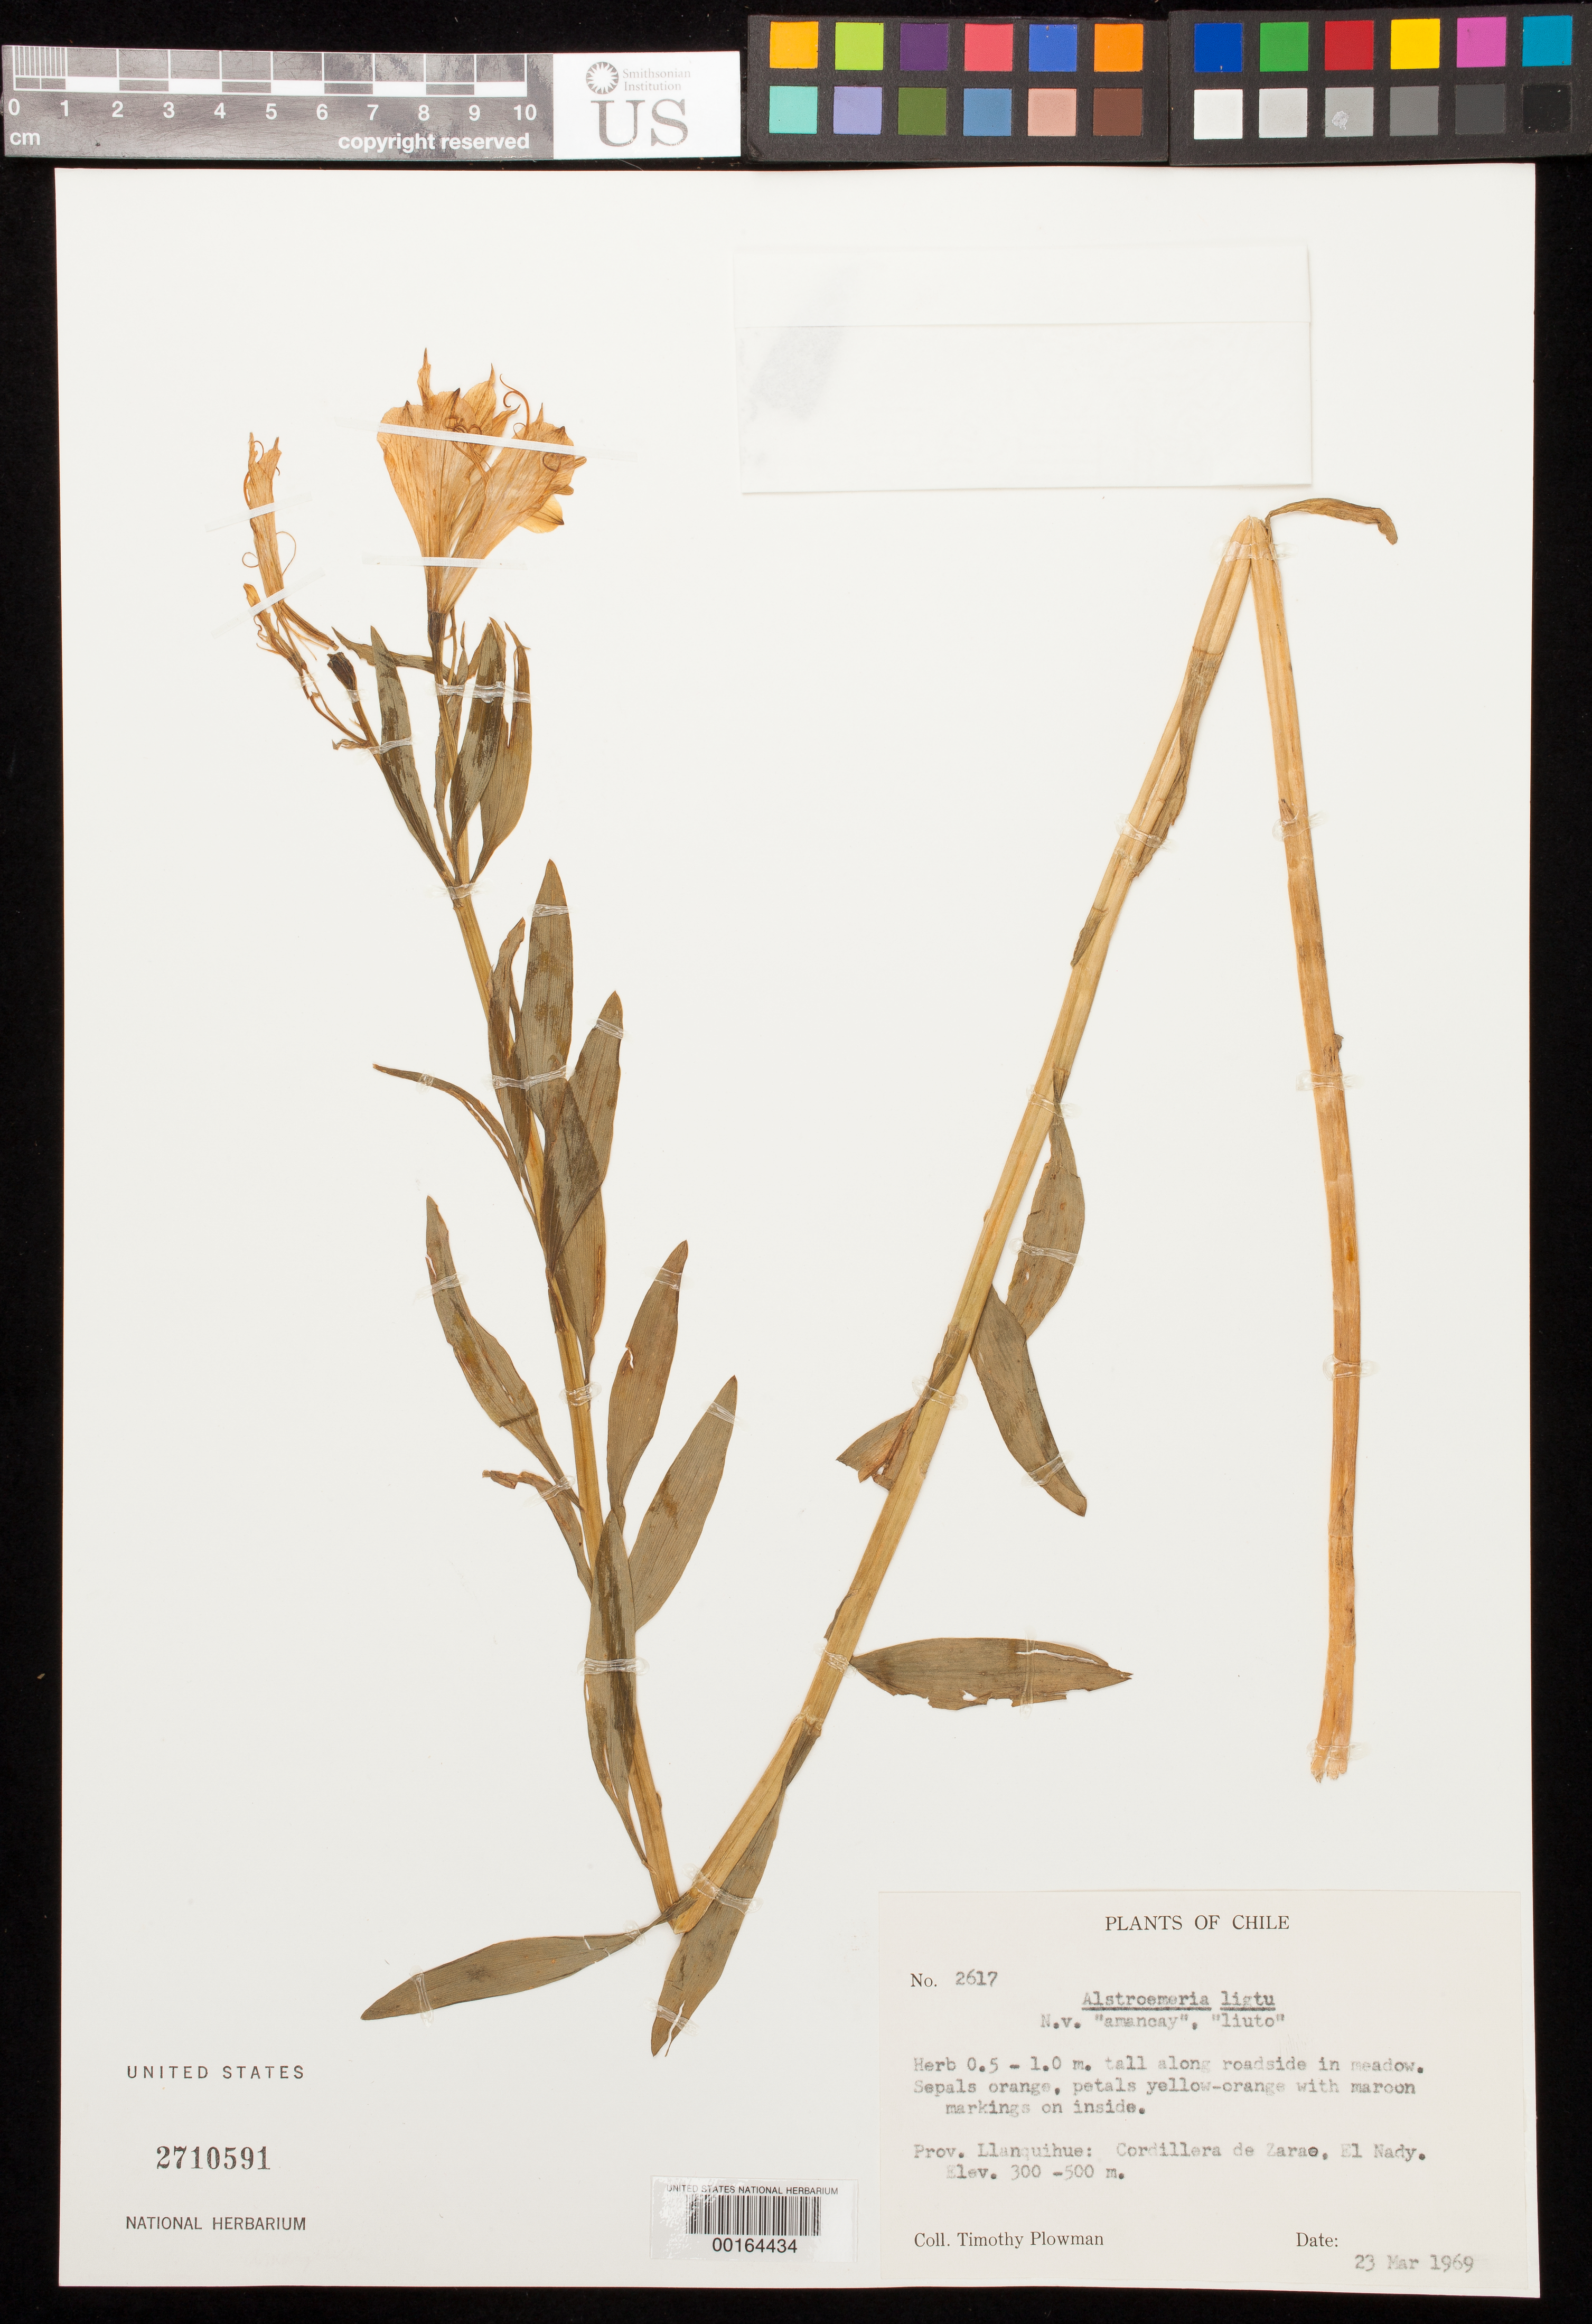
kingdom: Plantae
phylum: Tracheophyta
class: Liliopsida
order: Liliales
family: Alstroemeriaceae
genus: Alstroemeria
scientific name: Alstroemeria ligtu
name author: L.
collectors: T. Plowman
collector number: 2617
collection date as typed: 23 Mar 1969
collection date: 1969-03-23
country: Chile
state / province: Los Lagos (X)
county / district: Llanquihue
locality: Cordillera de zarae, el nady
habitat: Along roadside in meadow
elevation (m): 300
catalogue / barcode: US 2710591